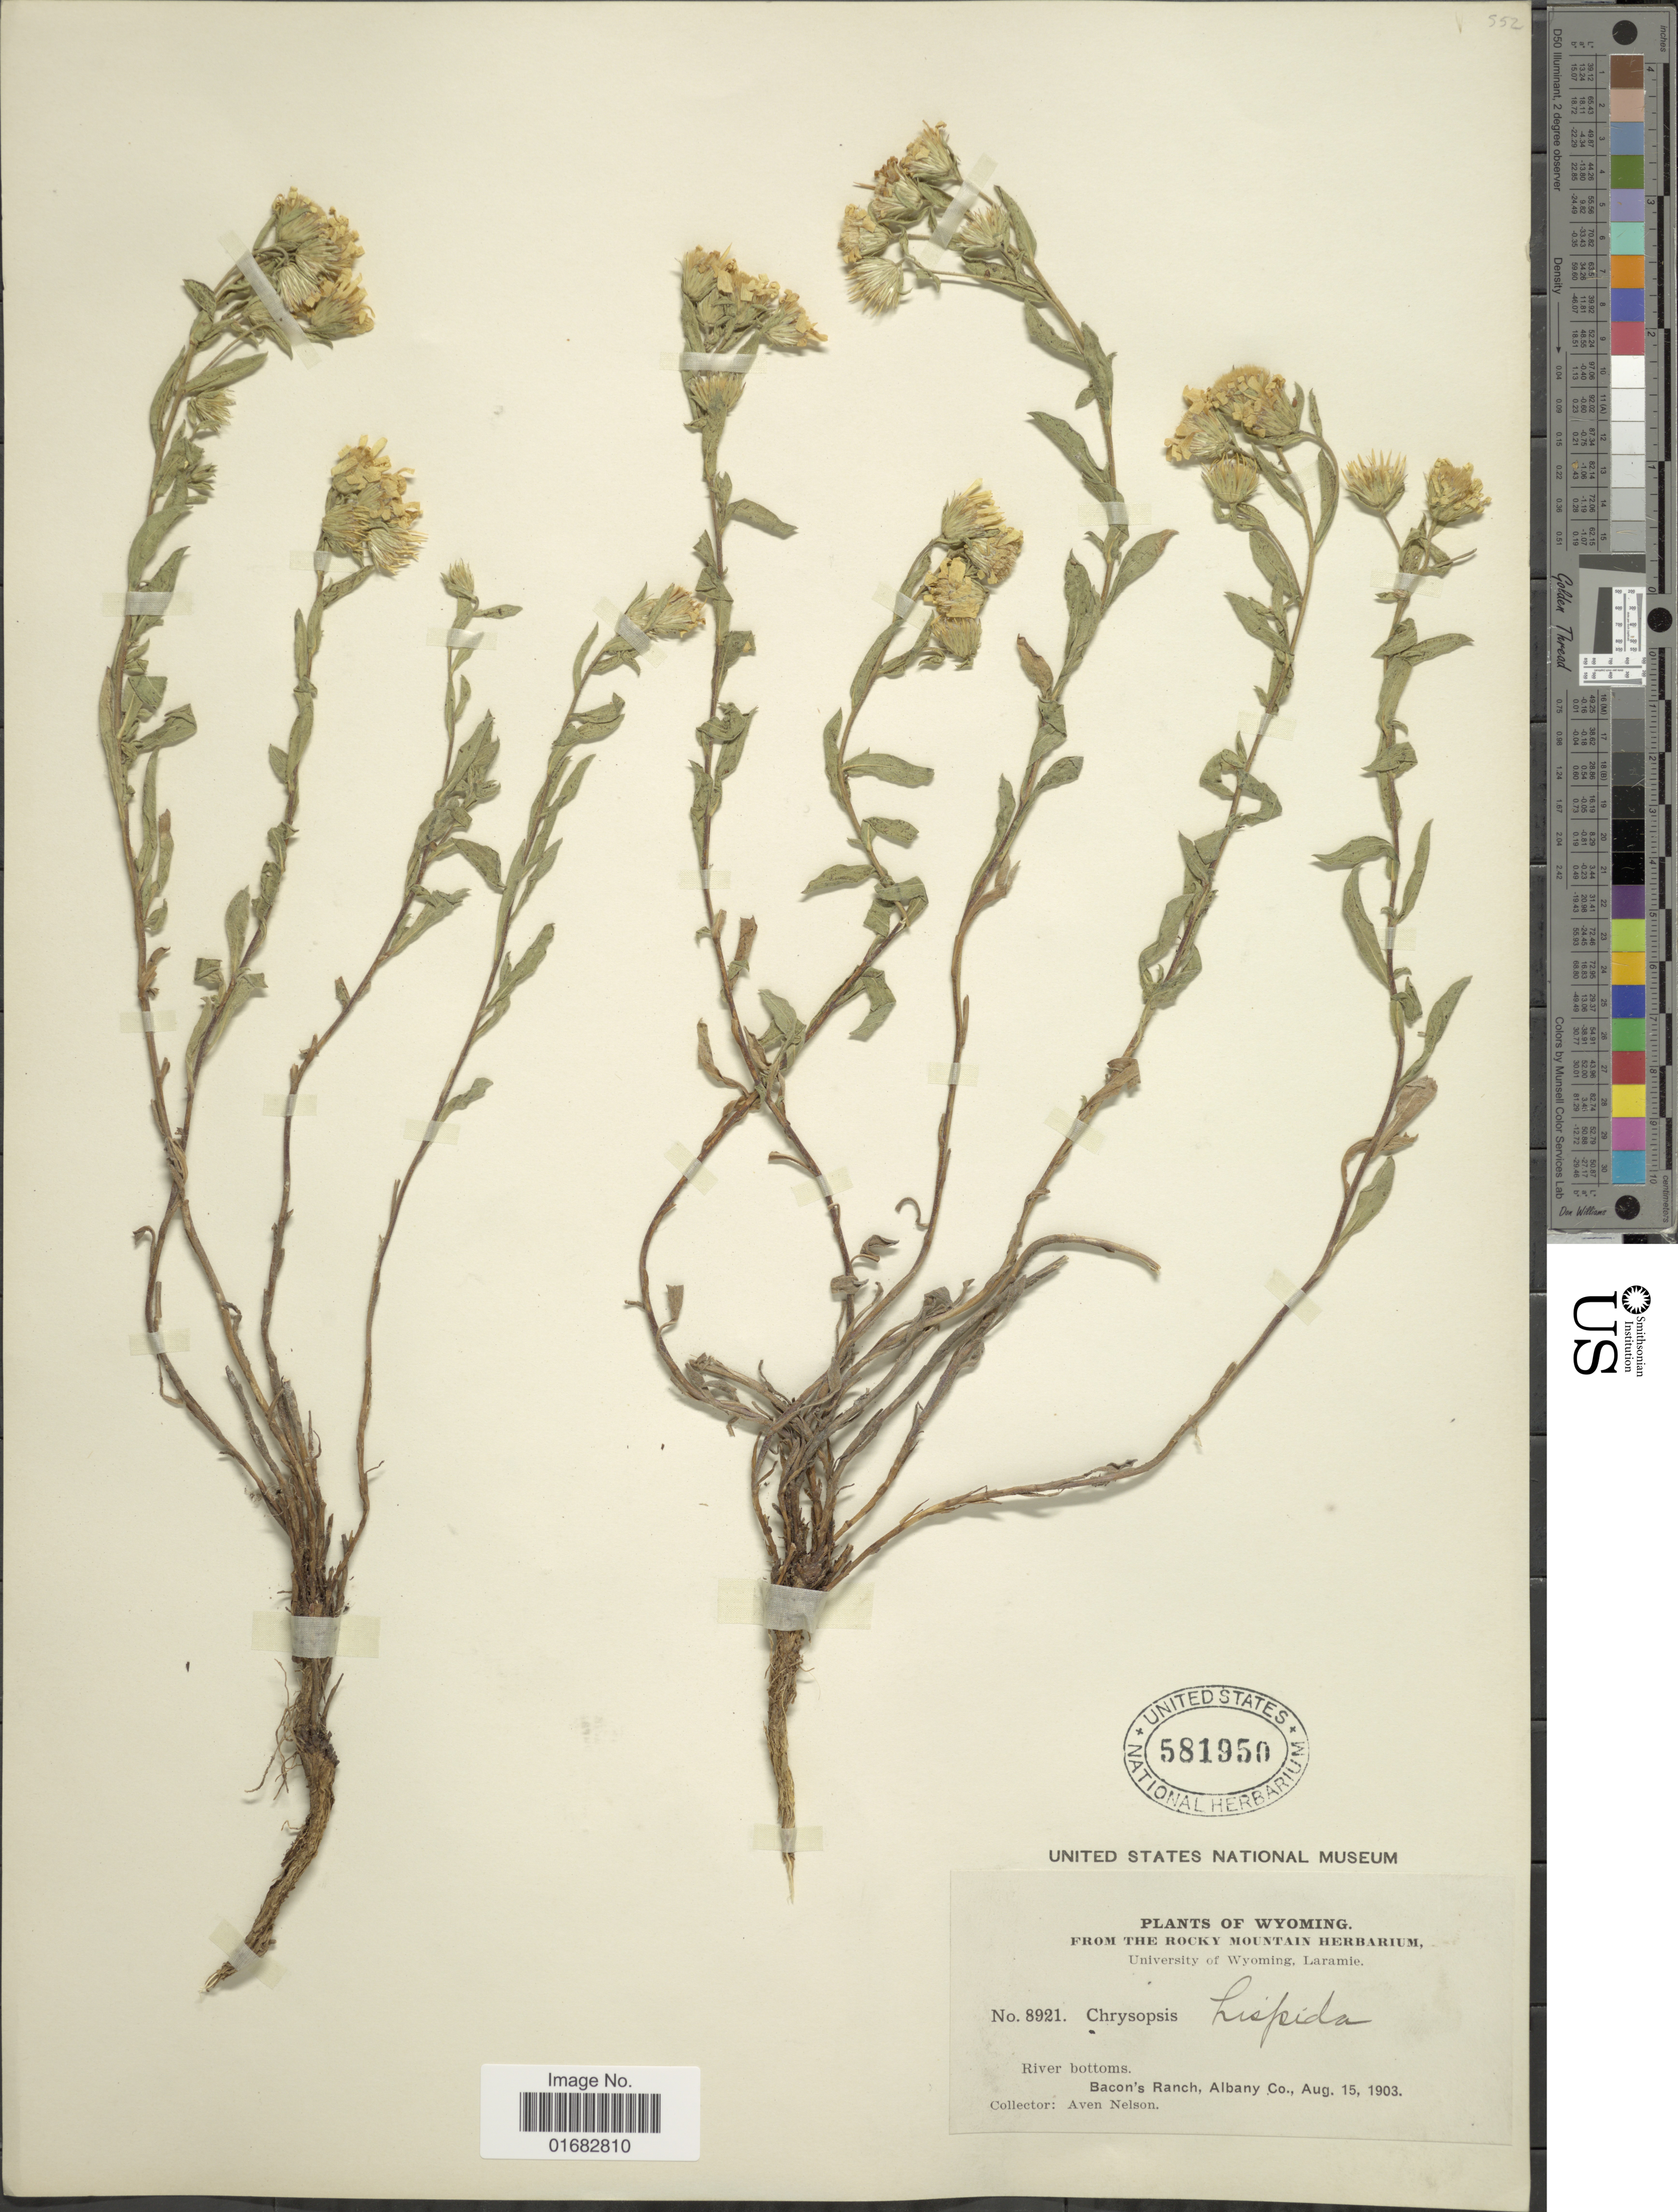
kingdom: Plantae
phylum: Tracheophyta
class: Magnoliopsida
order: Asterales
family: Asteraceae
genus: Heterotheca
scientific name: Heterotheca villosa var. hispida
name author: (Hook.) V.L. Harms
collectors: A. Nelson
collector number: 8921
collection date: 1903-08-15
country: United States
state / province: Wyoming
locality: Bacon's Ranch, Albany Co.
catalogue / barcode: US 581950